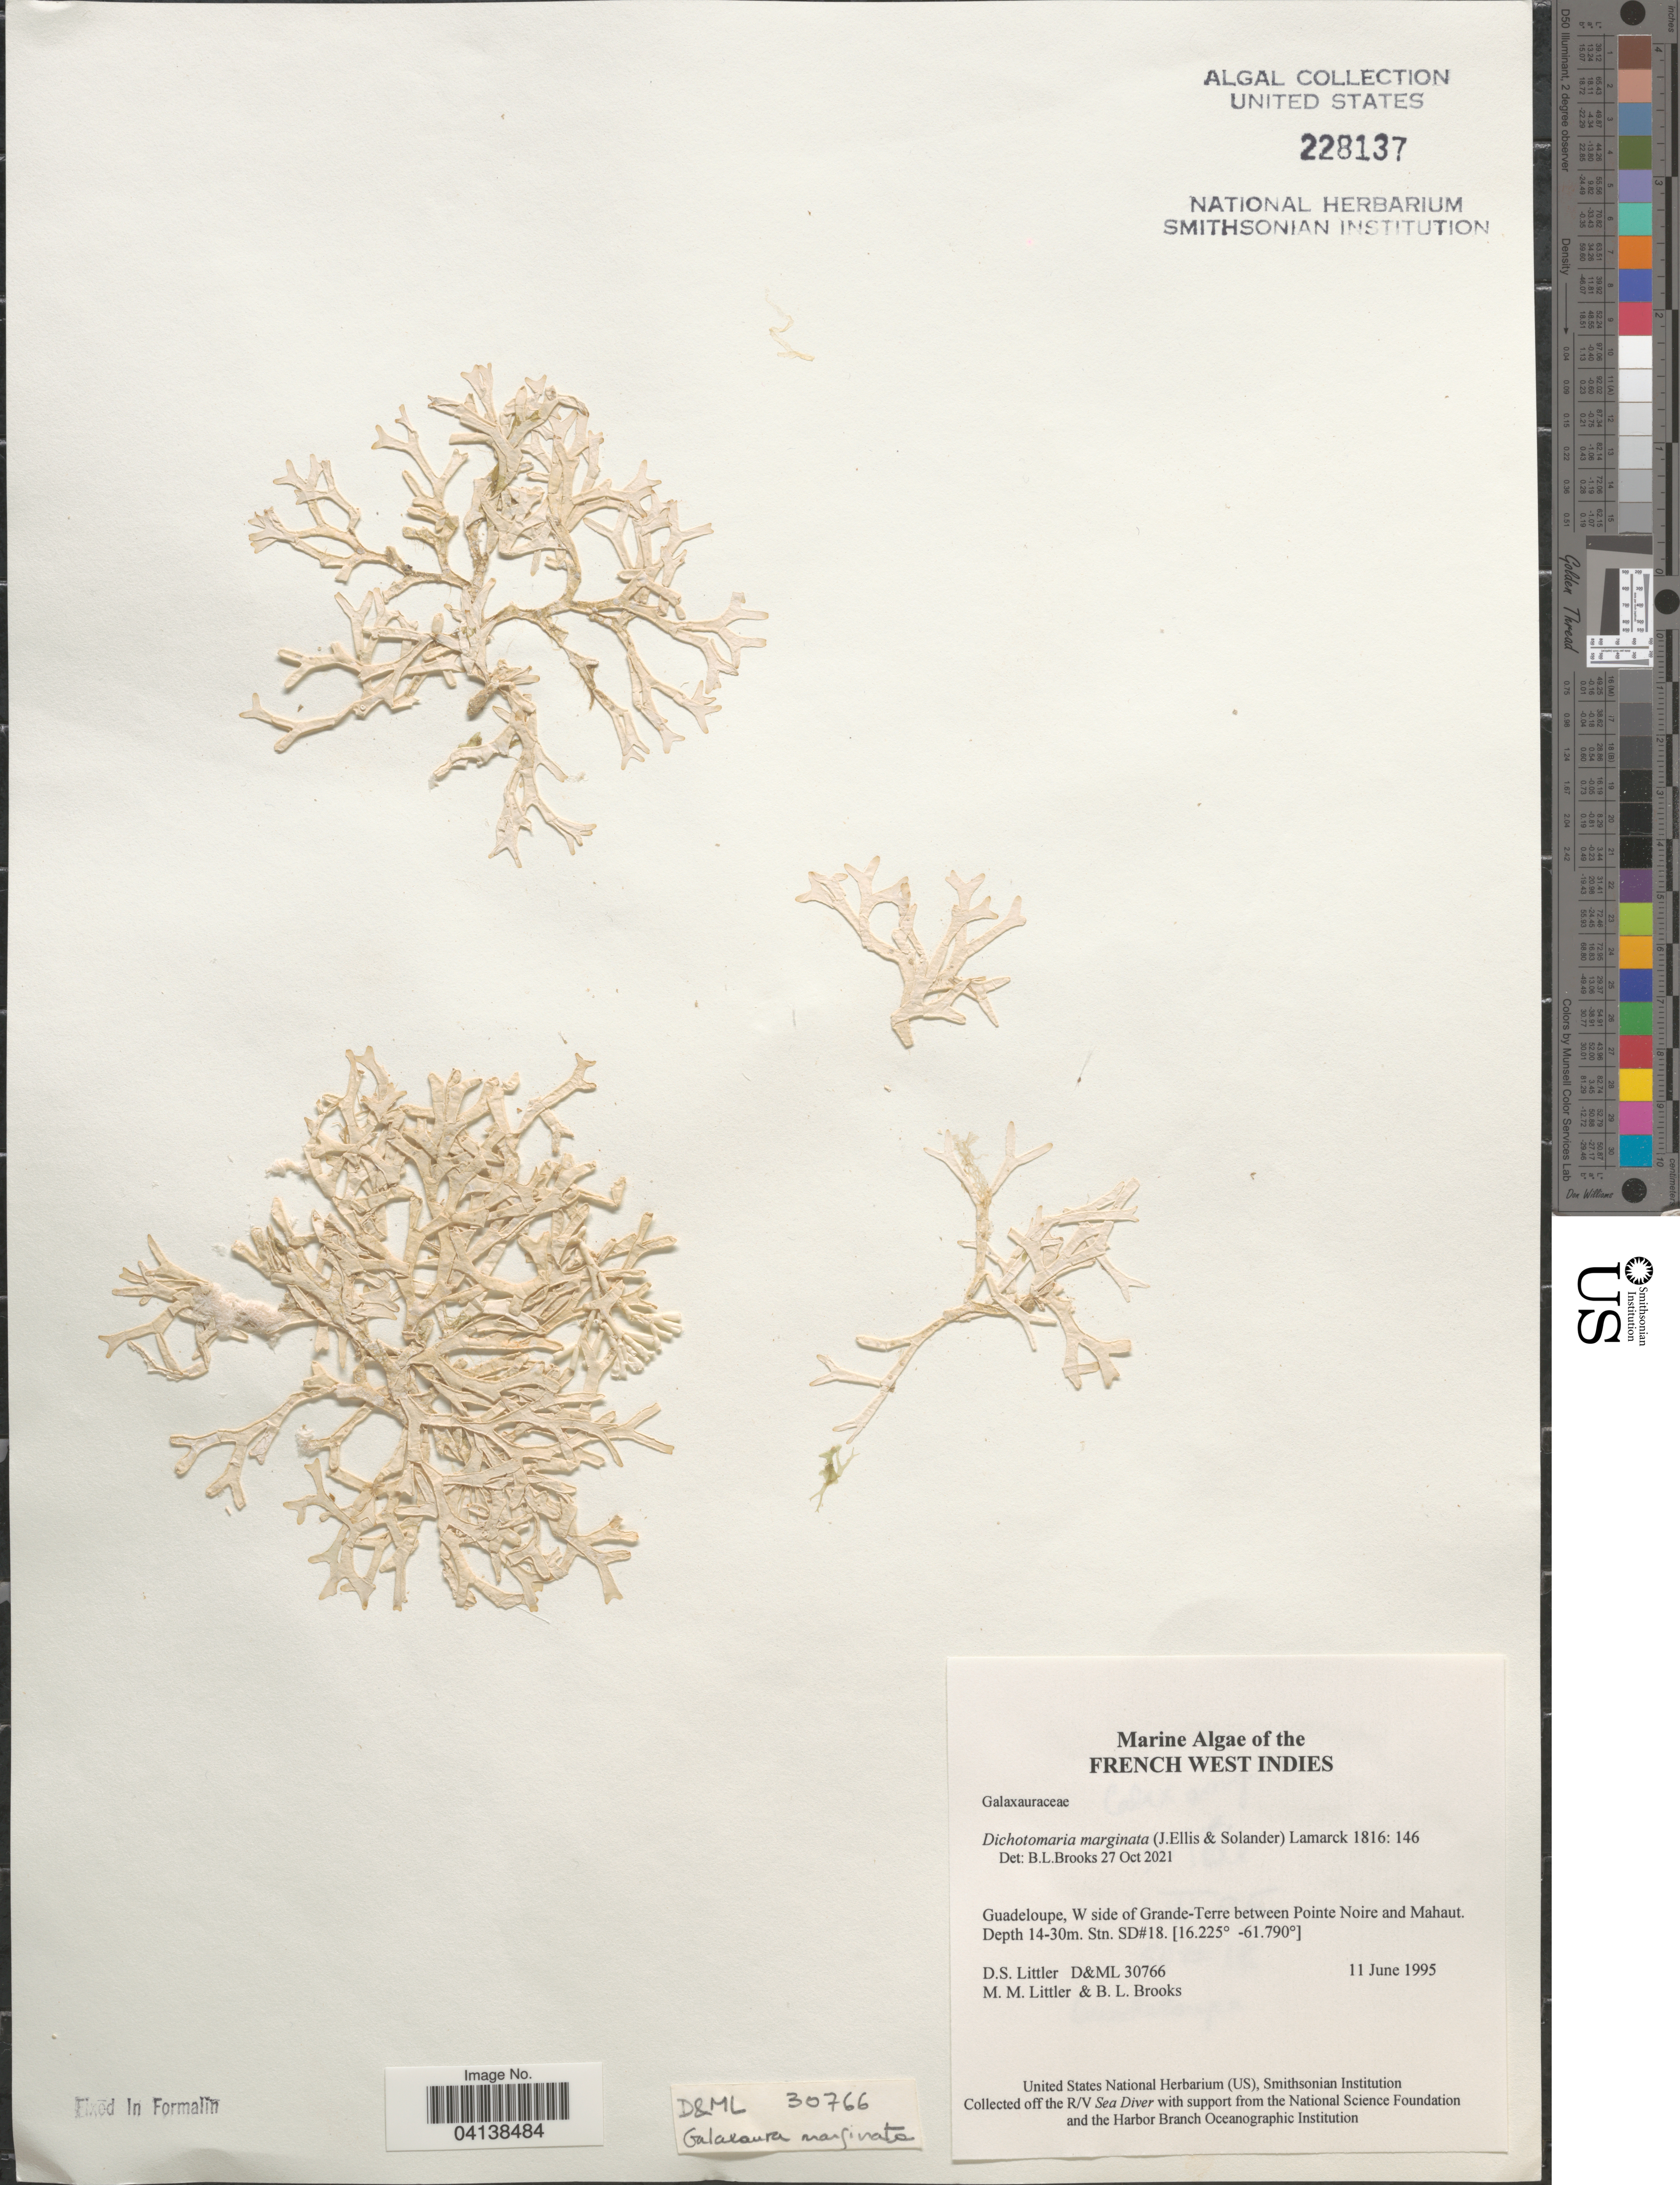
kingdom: Plantae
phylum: Rhodophyta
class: Florideophyceae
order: Nemaliales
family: Galaxauraceae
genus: Dichotomaria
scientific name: Dichotomaria marginata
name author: (J. Ellis & Sol.) Lam.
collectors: D. S. Littler & B. Brooks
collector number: D&ML 30766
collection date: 1995-06-11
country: Guadeloupe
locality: French West Indies. W side of Grande-Terre between Pointe Noire and Mahaut. Stn. SD#18.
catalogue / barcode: US 228137